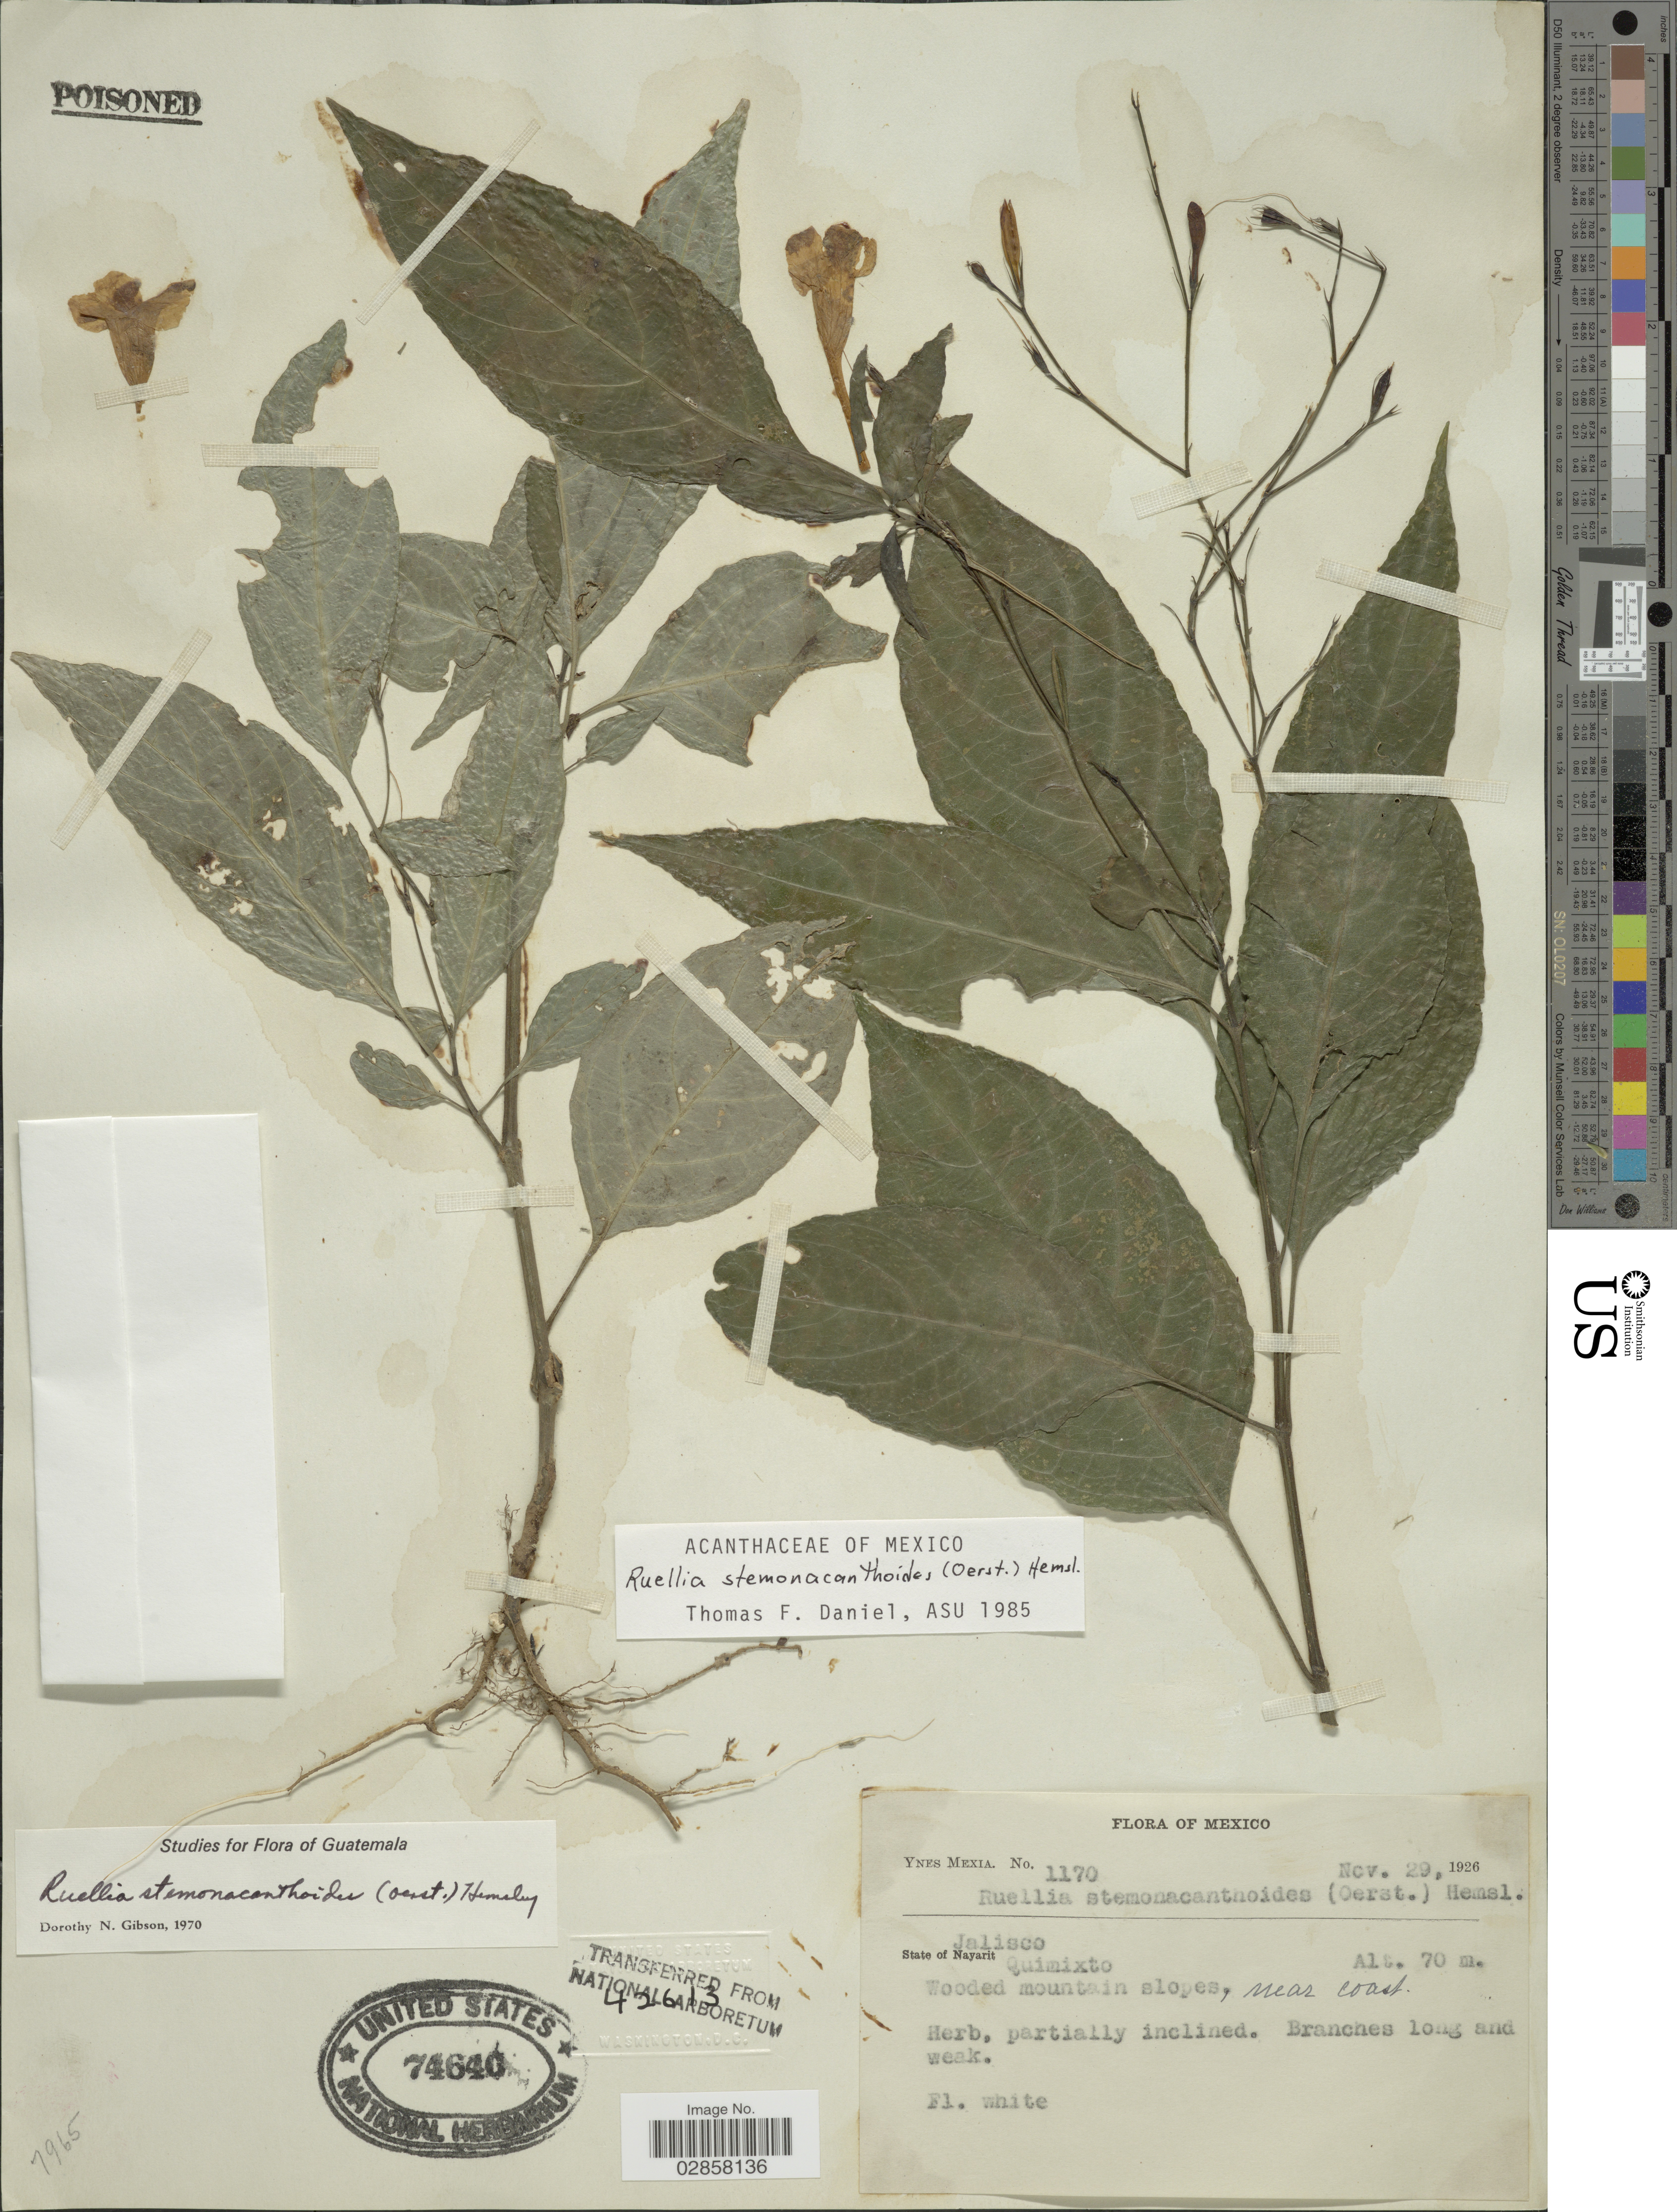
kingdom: Plantae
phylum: Tracheophyta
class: Magnoliopsida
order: Lamiales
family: Acanthaceae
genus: Ruellia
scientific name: Ruellia stemonacanthoides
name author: (Oerst.) Hemsl.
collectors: Y. Mexia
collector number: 1170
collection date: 1926-11-29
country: Mexico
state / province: Jalisco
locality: State of Nayarit. Quimixto. Wooded mountain slopes, near coast.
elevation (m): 70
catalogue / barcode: US 74640